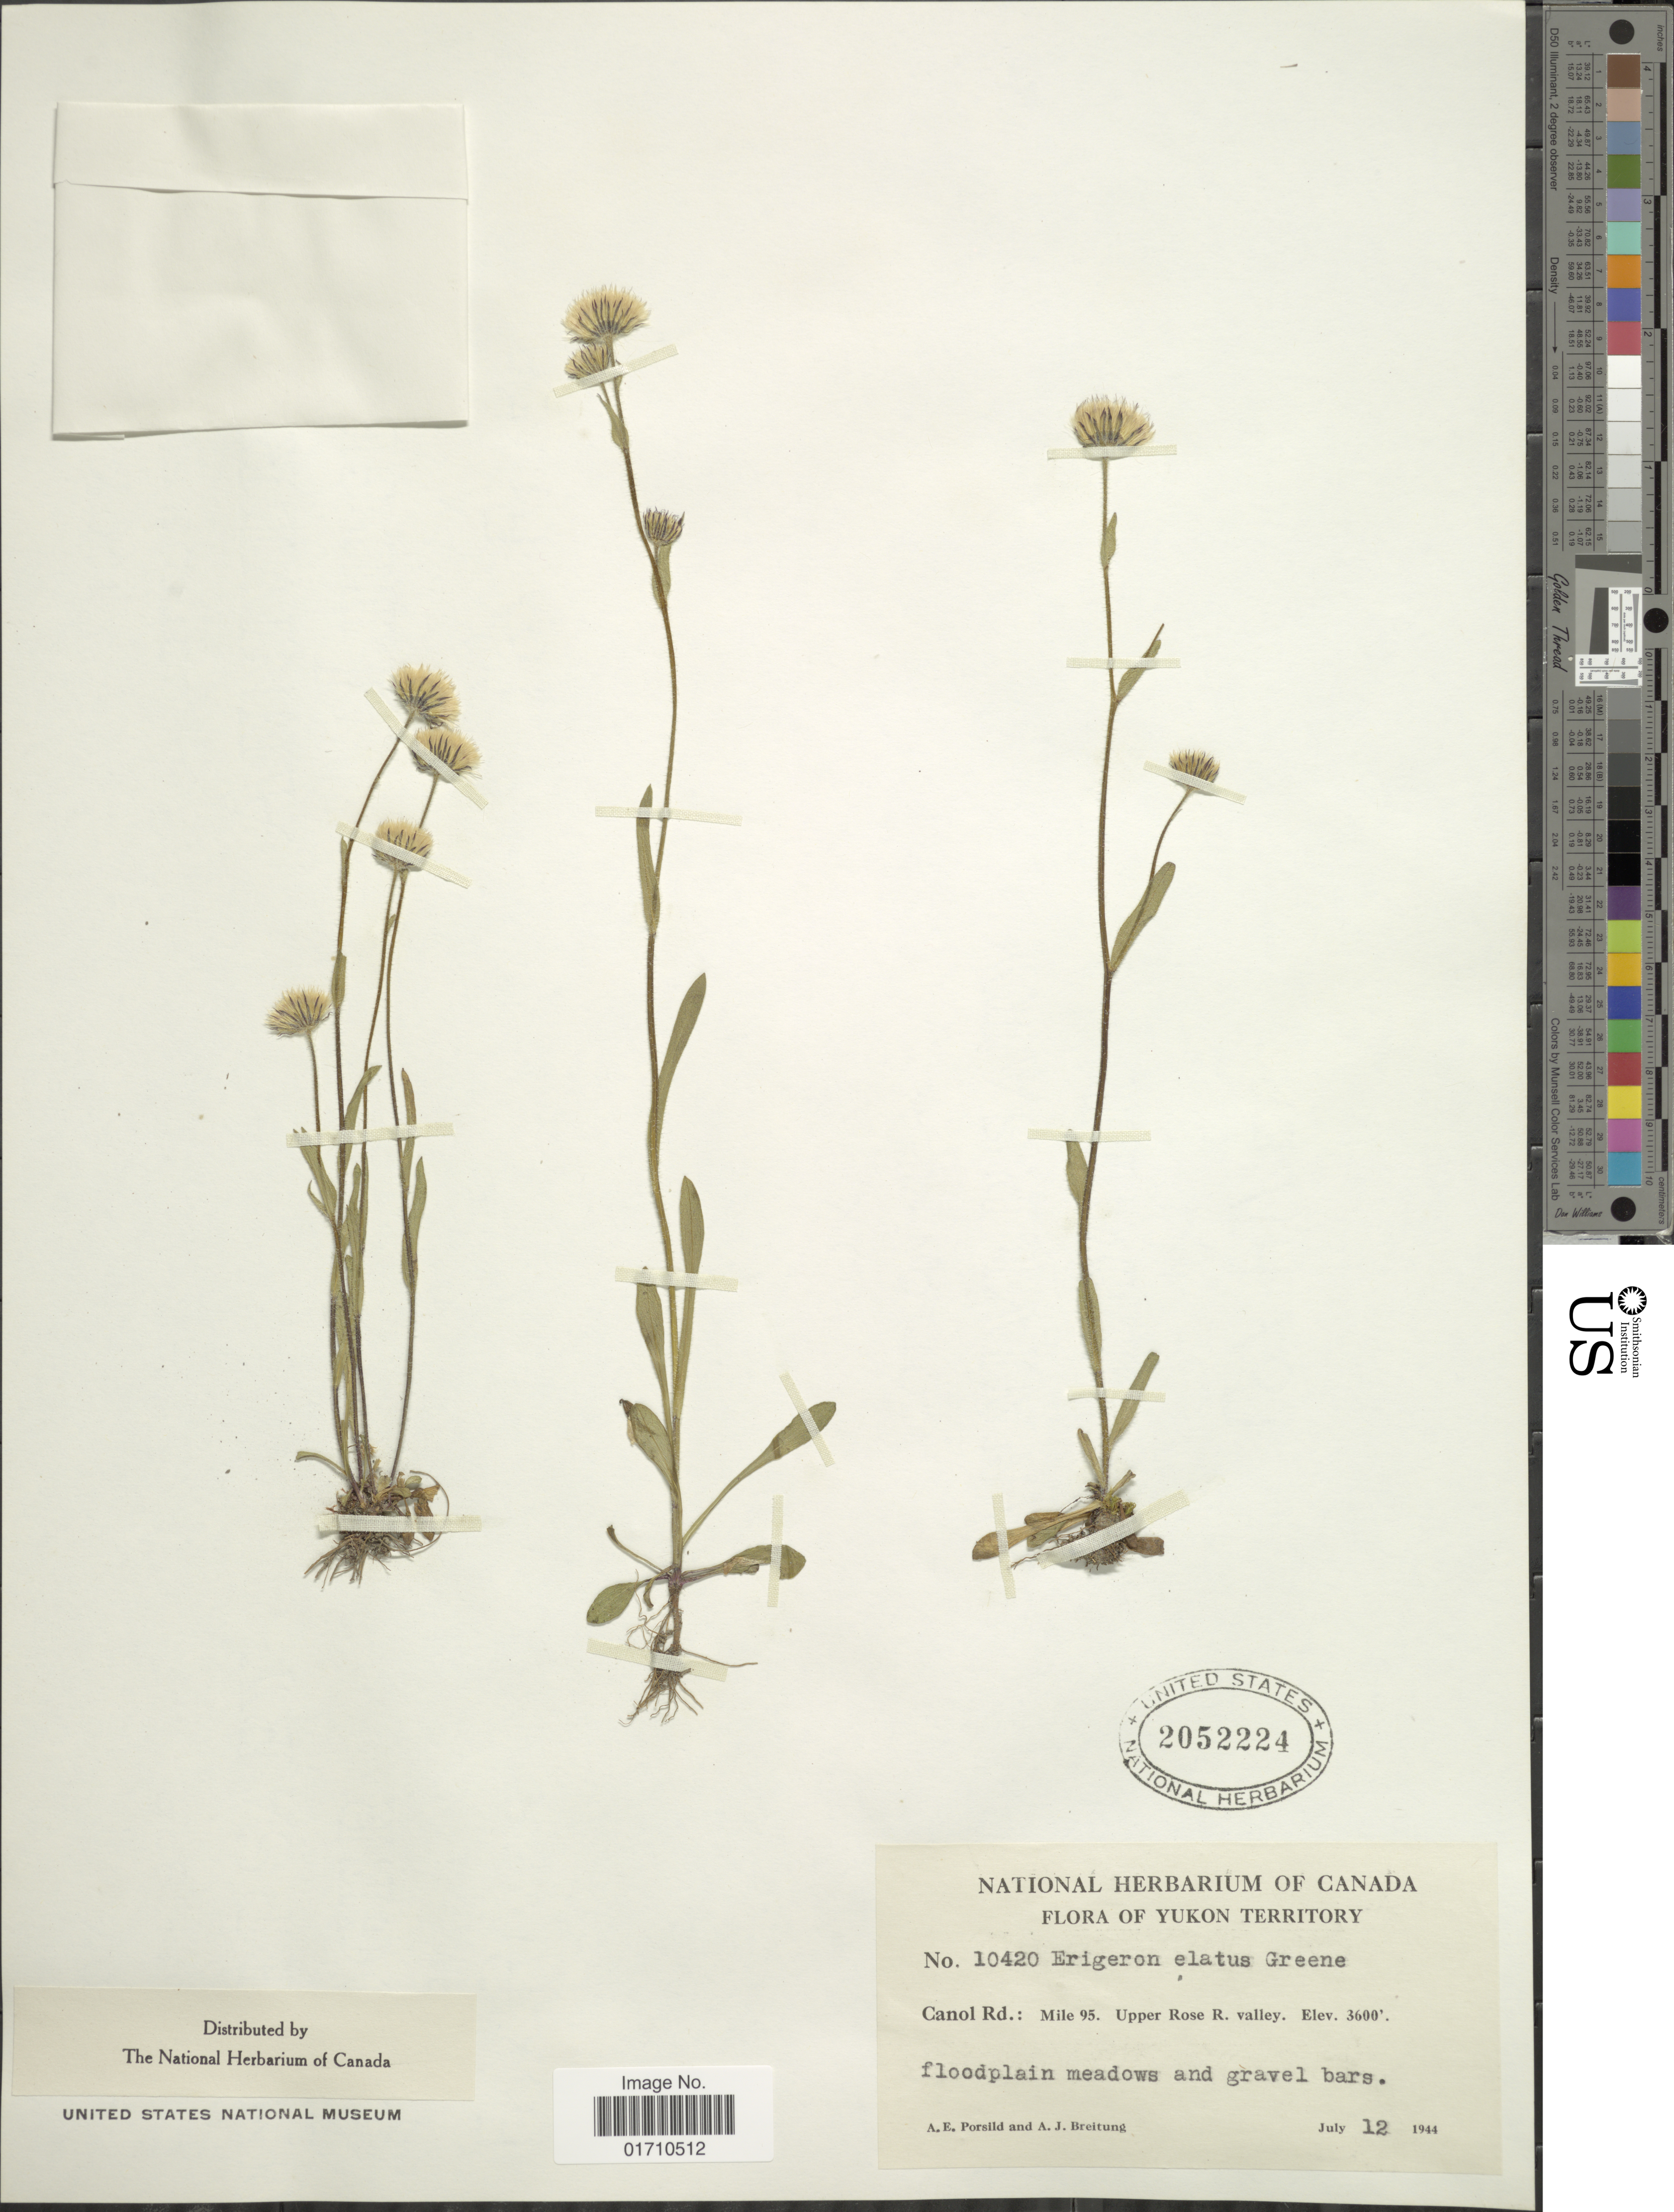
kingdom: Plantae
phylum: Tracheophyta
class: Magnoliopsida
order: Asterales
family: Asteraceae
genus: Erigeron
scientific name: Erigeron acris var. elatus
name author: (Hook.) Cronq.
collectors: A. E. Porsild & A. Breitung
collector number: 10420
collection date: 1944-07-12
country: Canada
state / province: Yukon Territory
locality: Canol Rd: Mile 95. Upper Rose R. valley, floodplain meadows and gravel bars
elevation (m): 110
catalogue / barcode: US 2052224